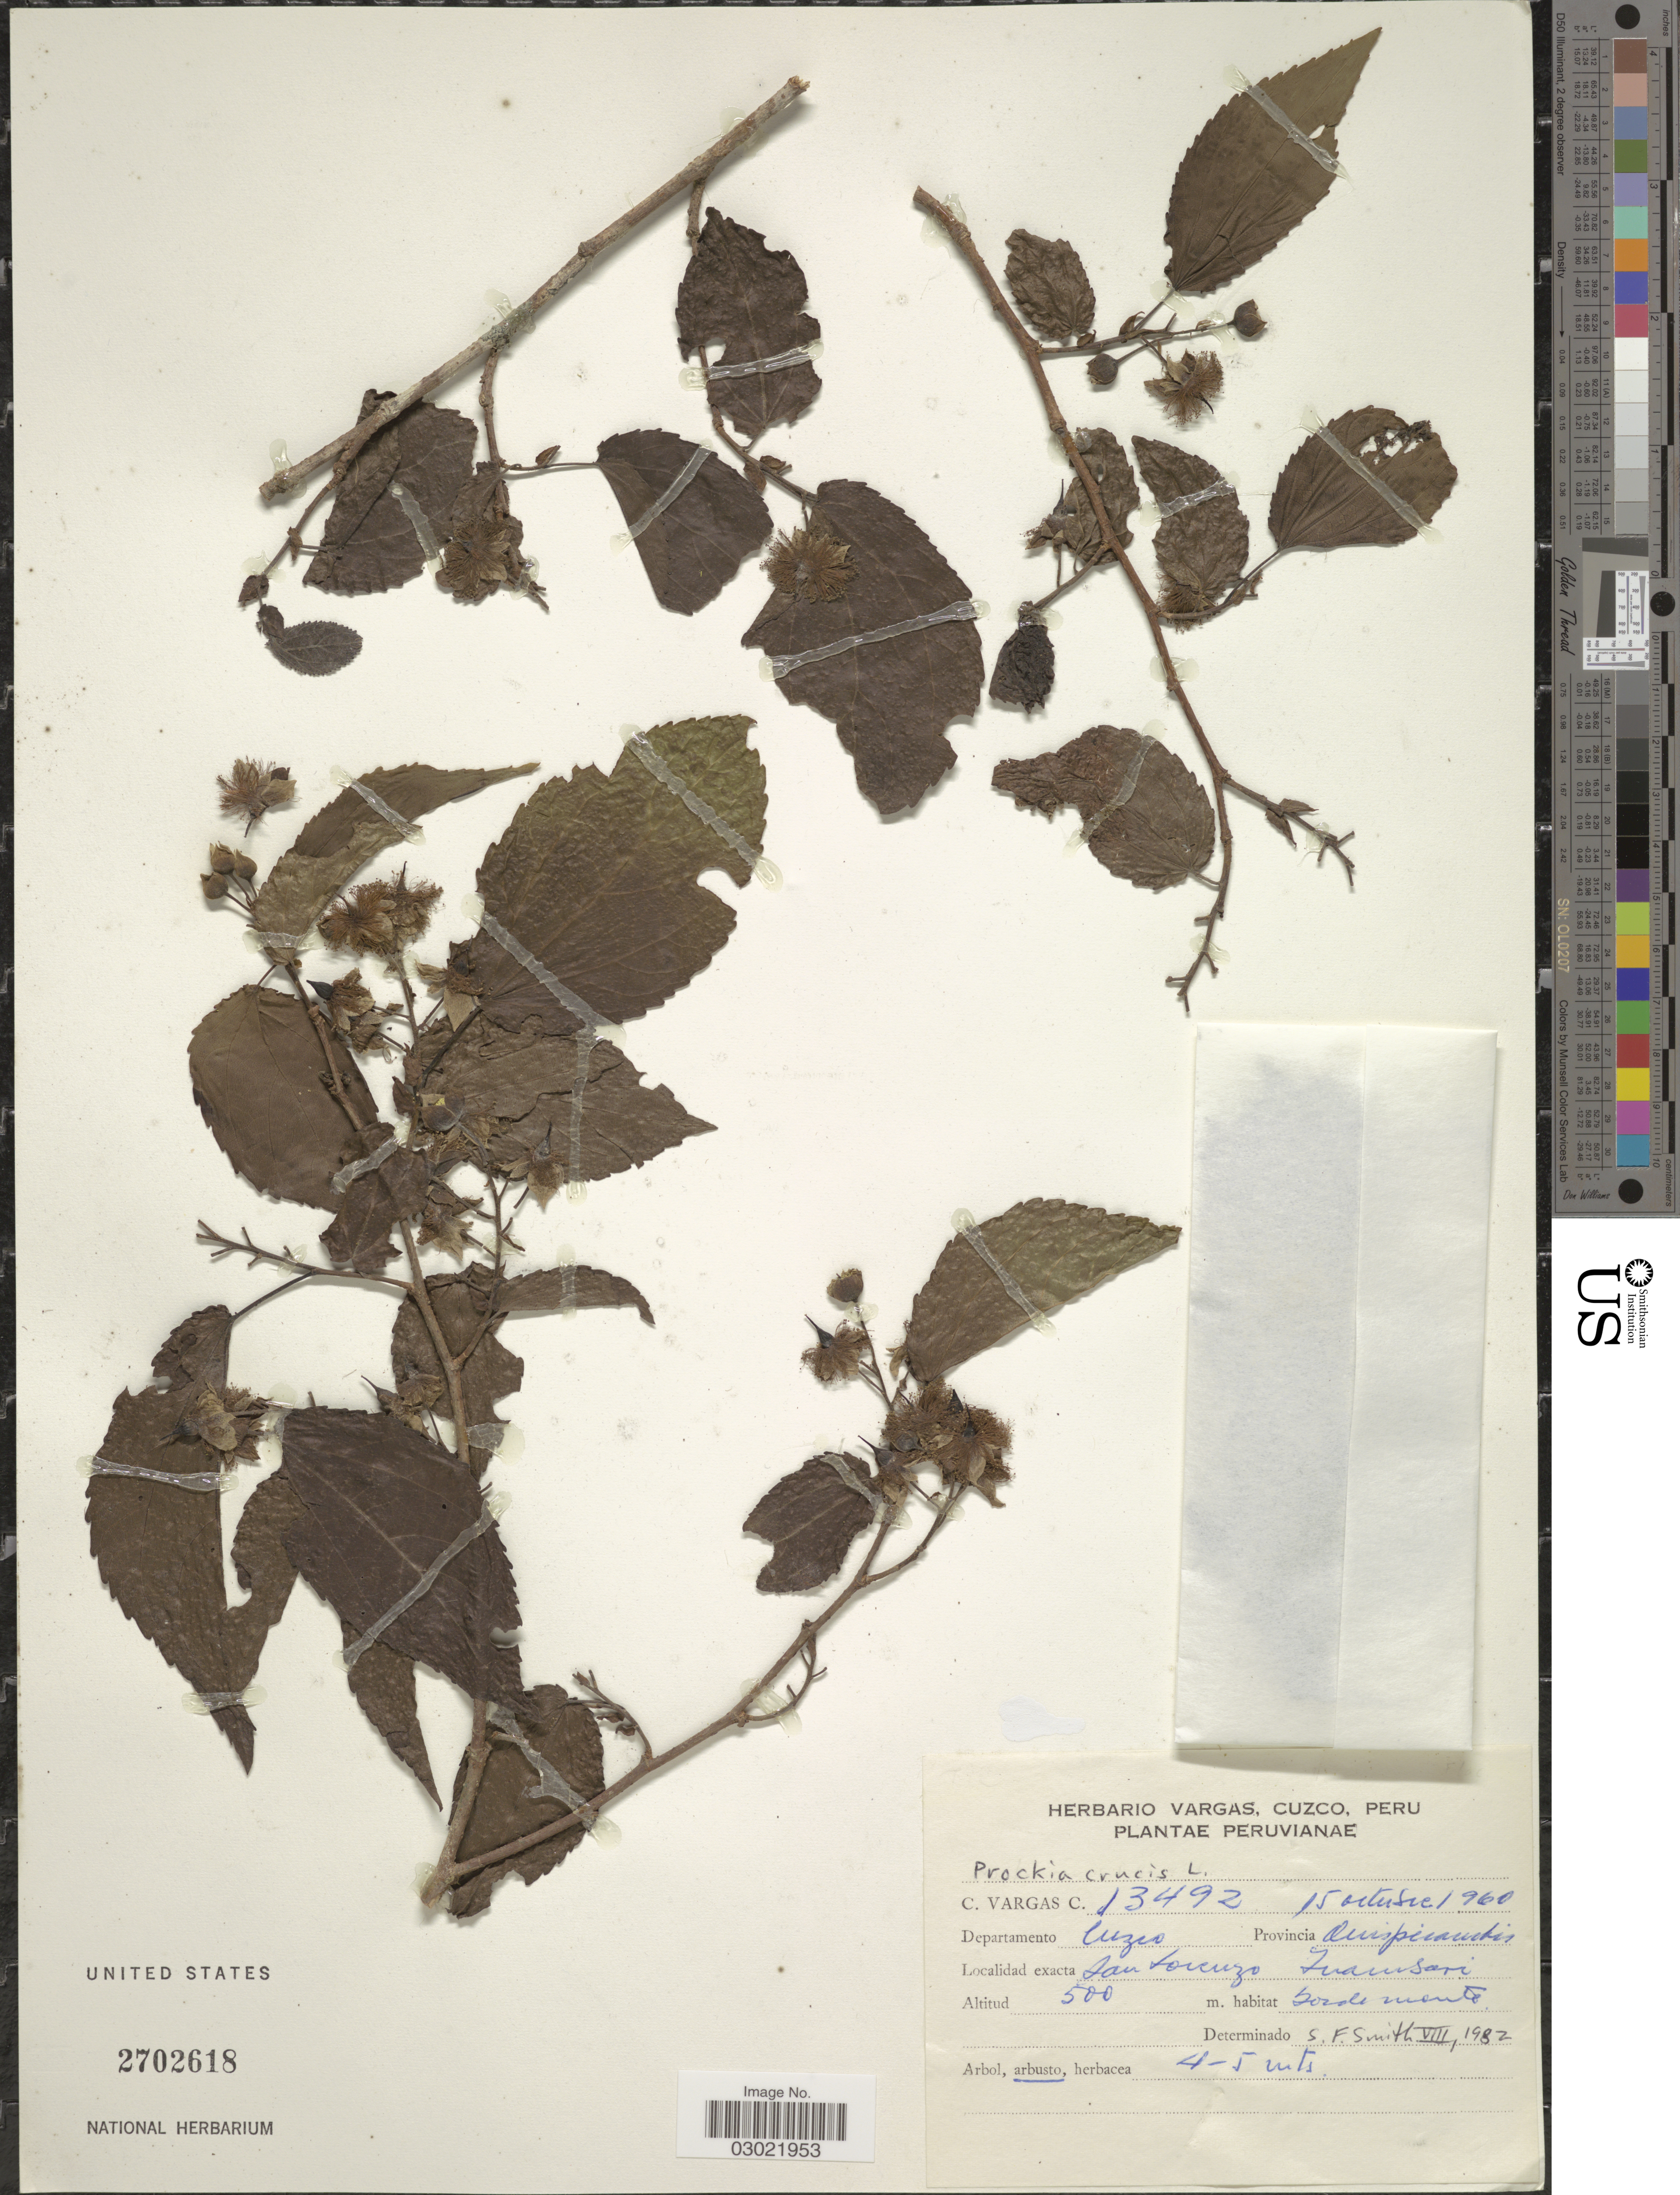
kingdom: Plantae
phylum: Tracheophyta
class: Magnoliopsida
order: Malpighiales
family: Salicaceae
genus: Prockia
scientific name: Prockia crucis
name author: P. Browne ex L.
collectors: C. Vargas Calderón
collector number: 13492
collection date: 1960-10-15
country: Peru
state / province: Cusco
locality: Departamento Cuzco. Provincia Quispicanchis. San Lorenzo Inambari.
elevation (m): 500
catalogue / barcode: US 2702618